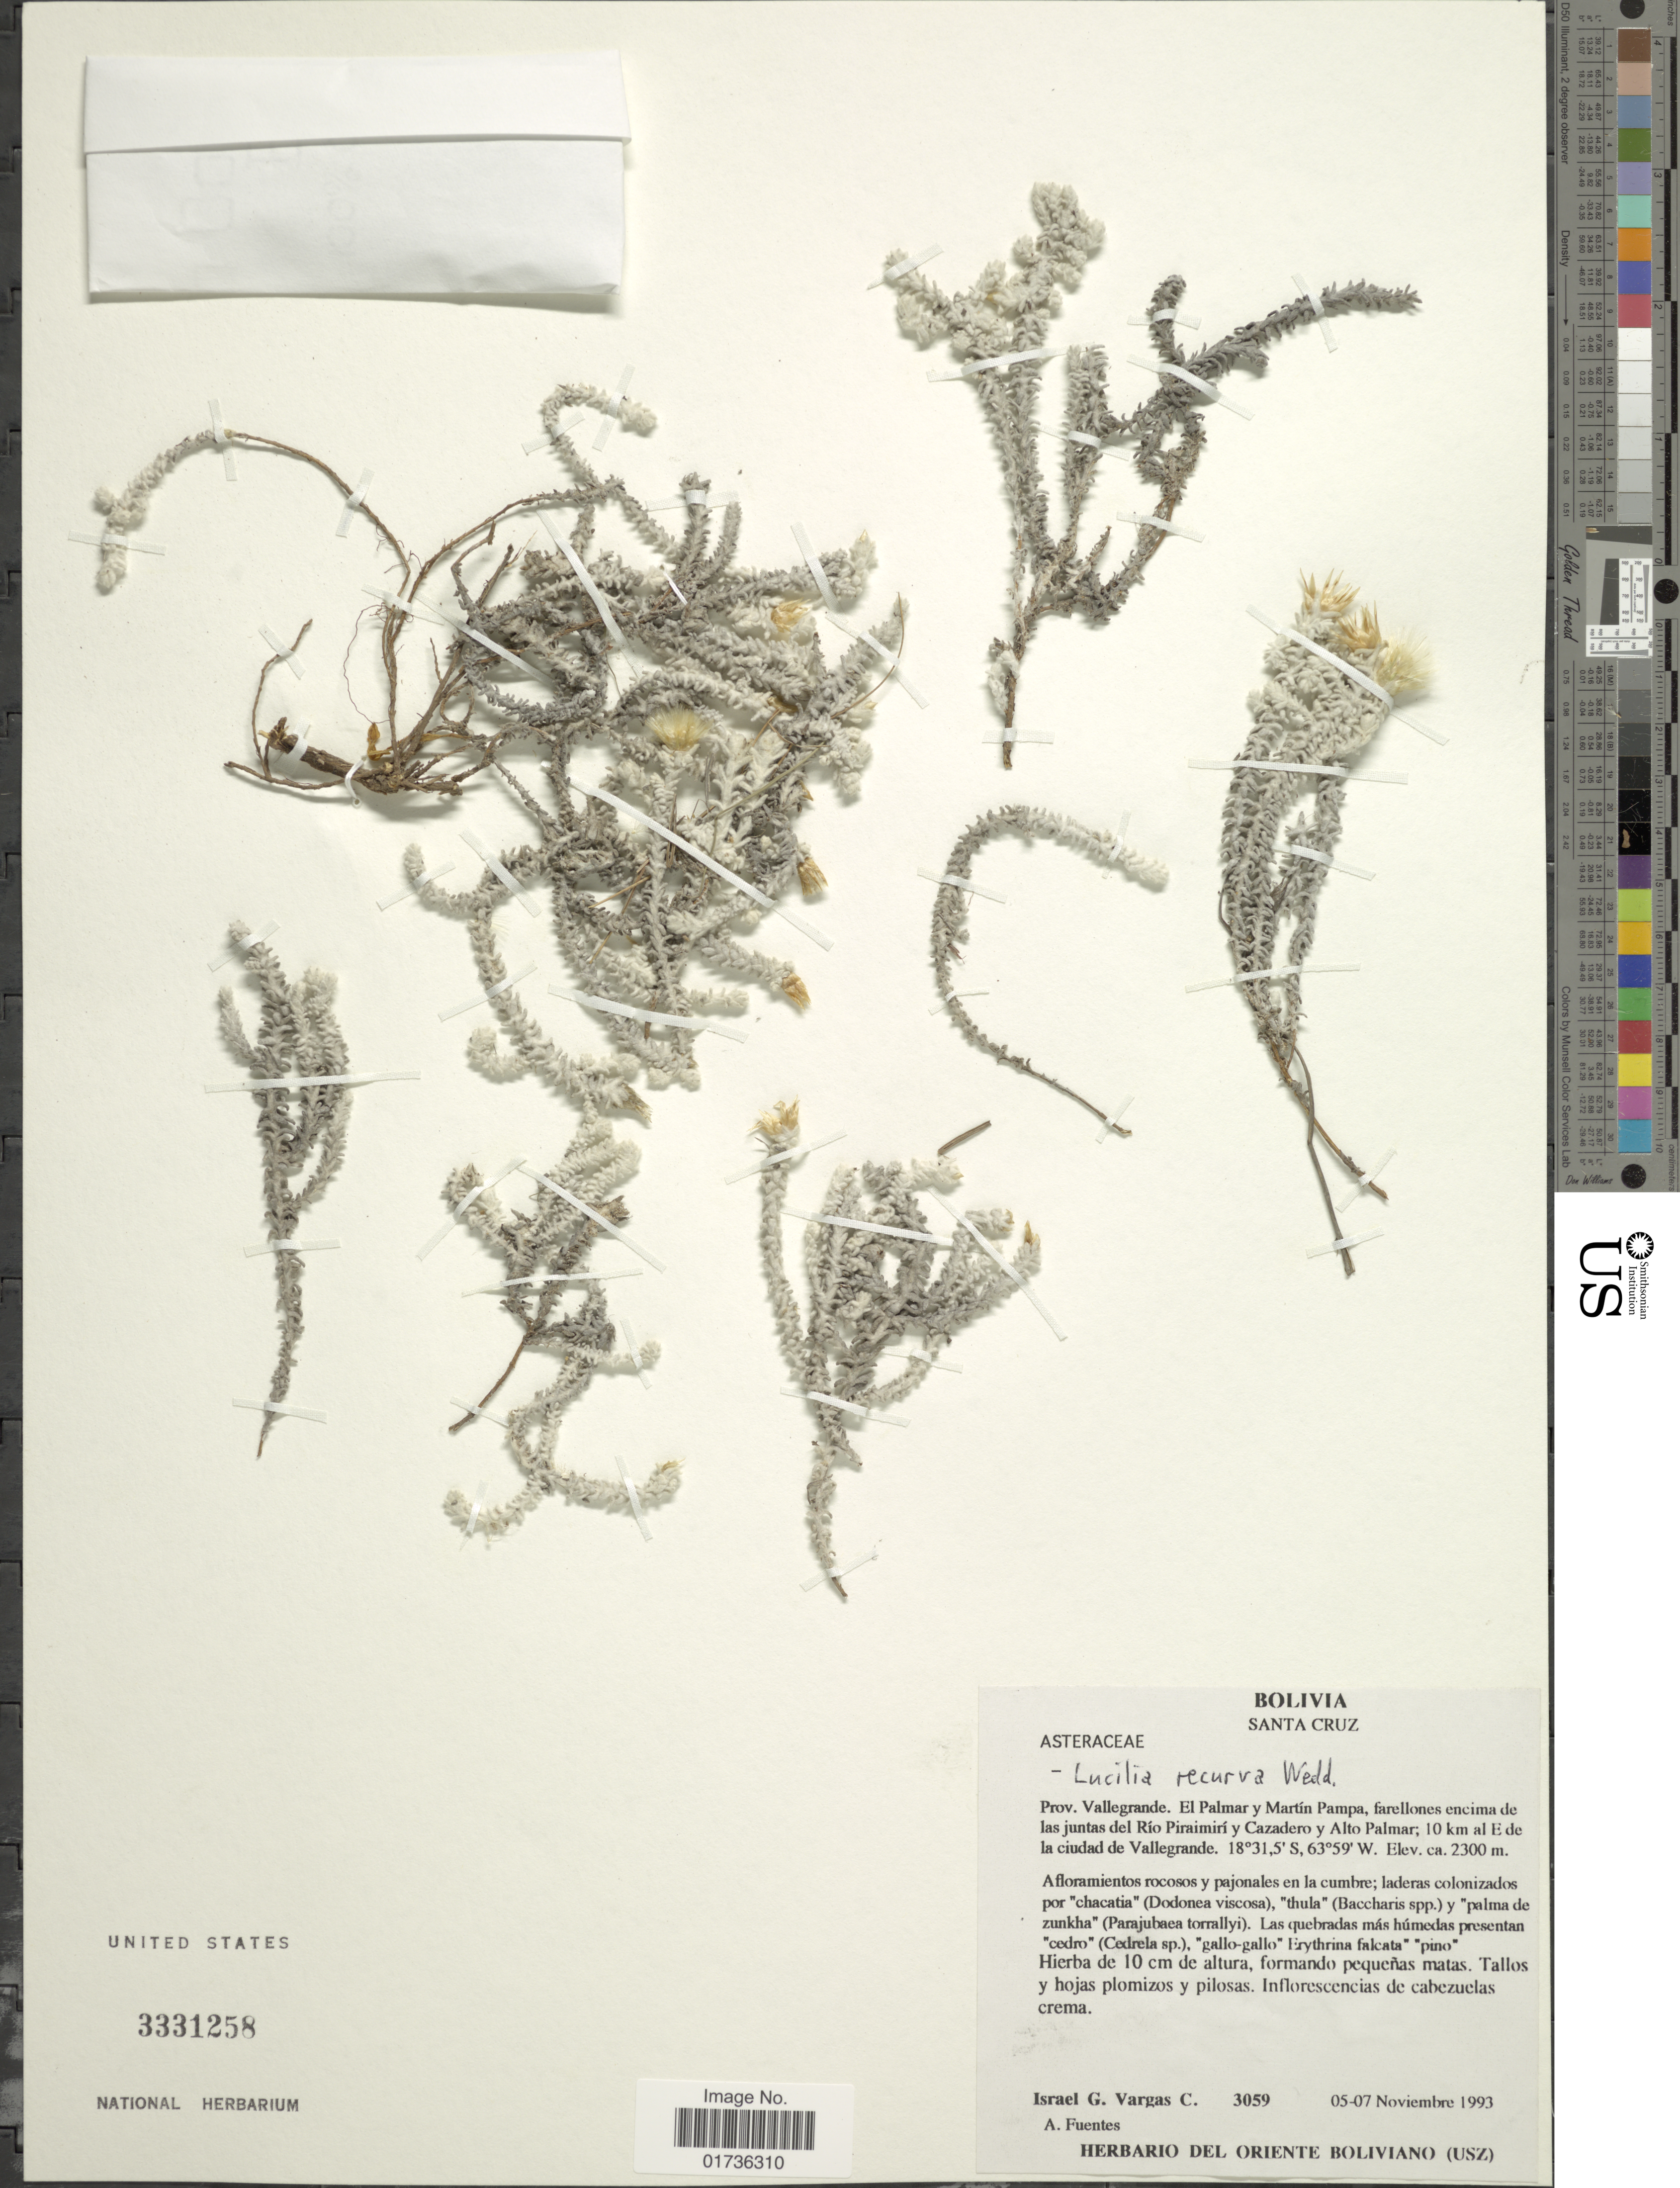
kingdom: Plantae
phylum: Tracheophyta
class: Magnoliopsida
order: Asterales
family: Asteraceae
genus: Lucilia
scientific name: Lucilia recurva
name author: Wedd.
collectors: I. Vargas C. & A. Fuentes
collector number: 3059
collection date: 1993-11-05/1993-11-07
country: Bolivia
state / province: Santa Cruz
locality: Prov. Vallegrande. El Palmar y Martín Pampa, farellones encima de las juntas del Río Piraimirí y Cazadero y Alto Palmar; 10 km al E de la ciudad de Vallegrande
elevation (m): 2300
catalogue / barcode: US 3331258